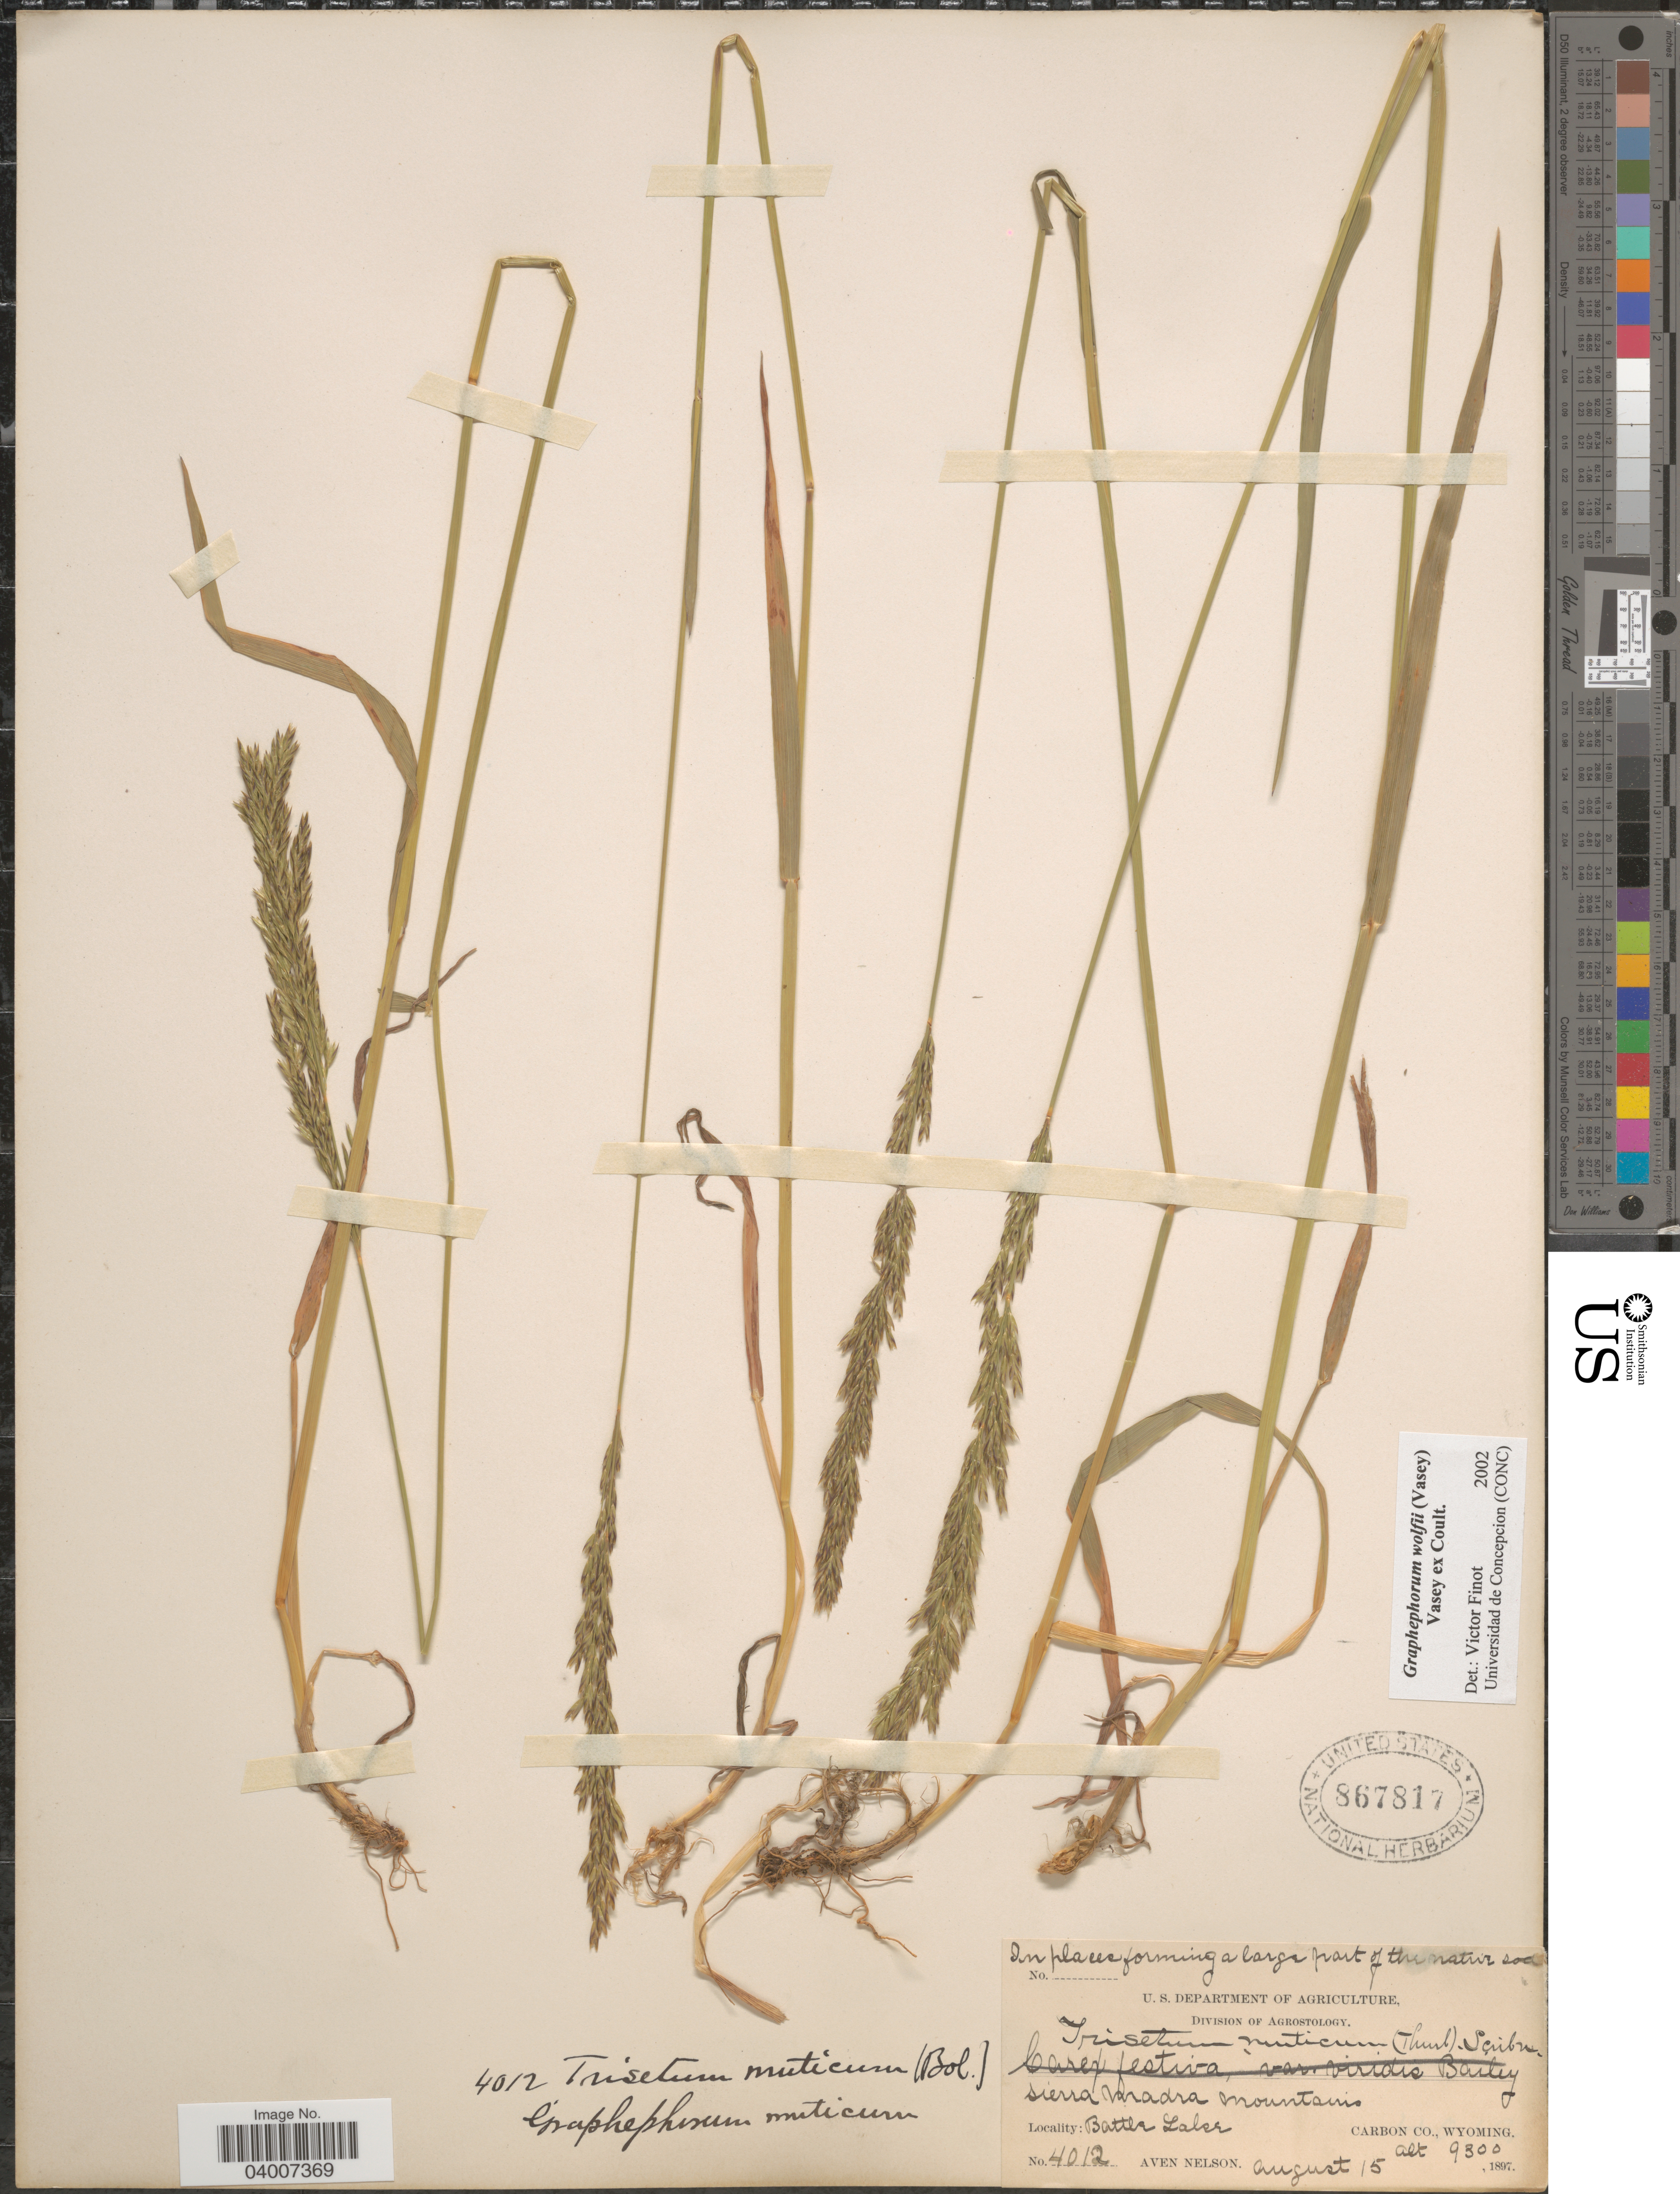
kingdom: Plantae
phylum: Tracheophyta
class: Liliopsida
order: Poales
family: Poaceae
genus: Graphephorum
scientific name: Graphephorum wolfii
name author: (E. Fourn.) Vasey ex Coult.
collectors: A. Nelson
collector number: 4012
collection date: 1897-08-15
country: United States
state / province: Wyoming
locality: Sierra Madre Mountains. Batter Lake. Carbon Co.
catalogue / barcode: US 867817